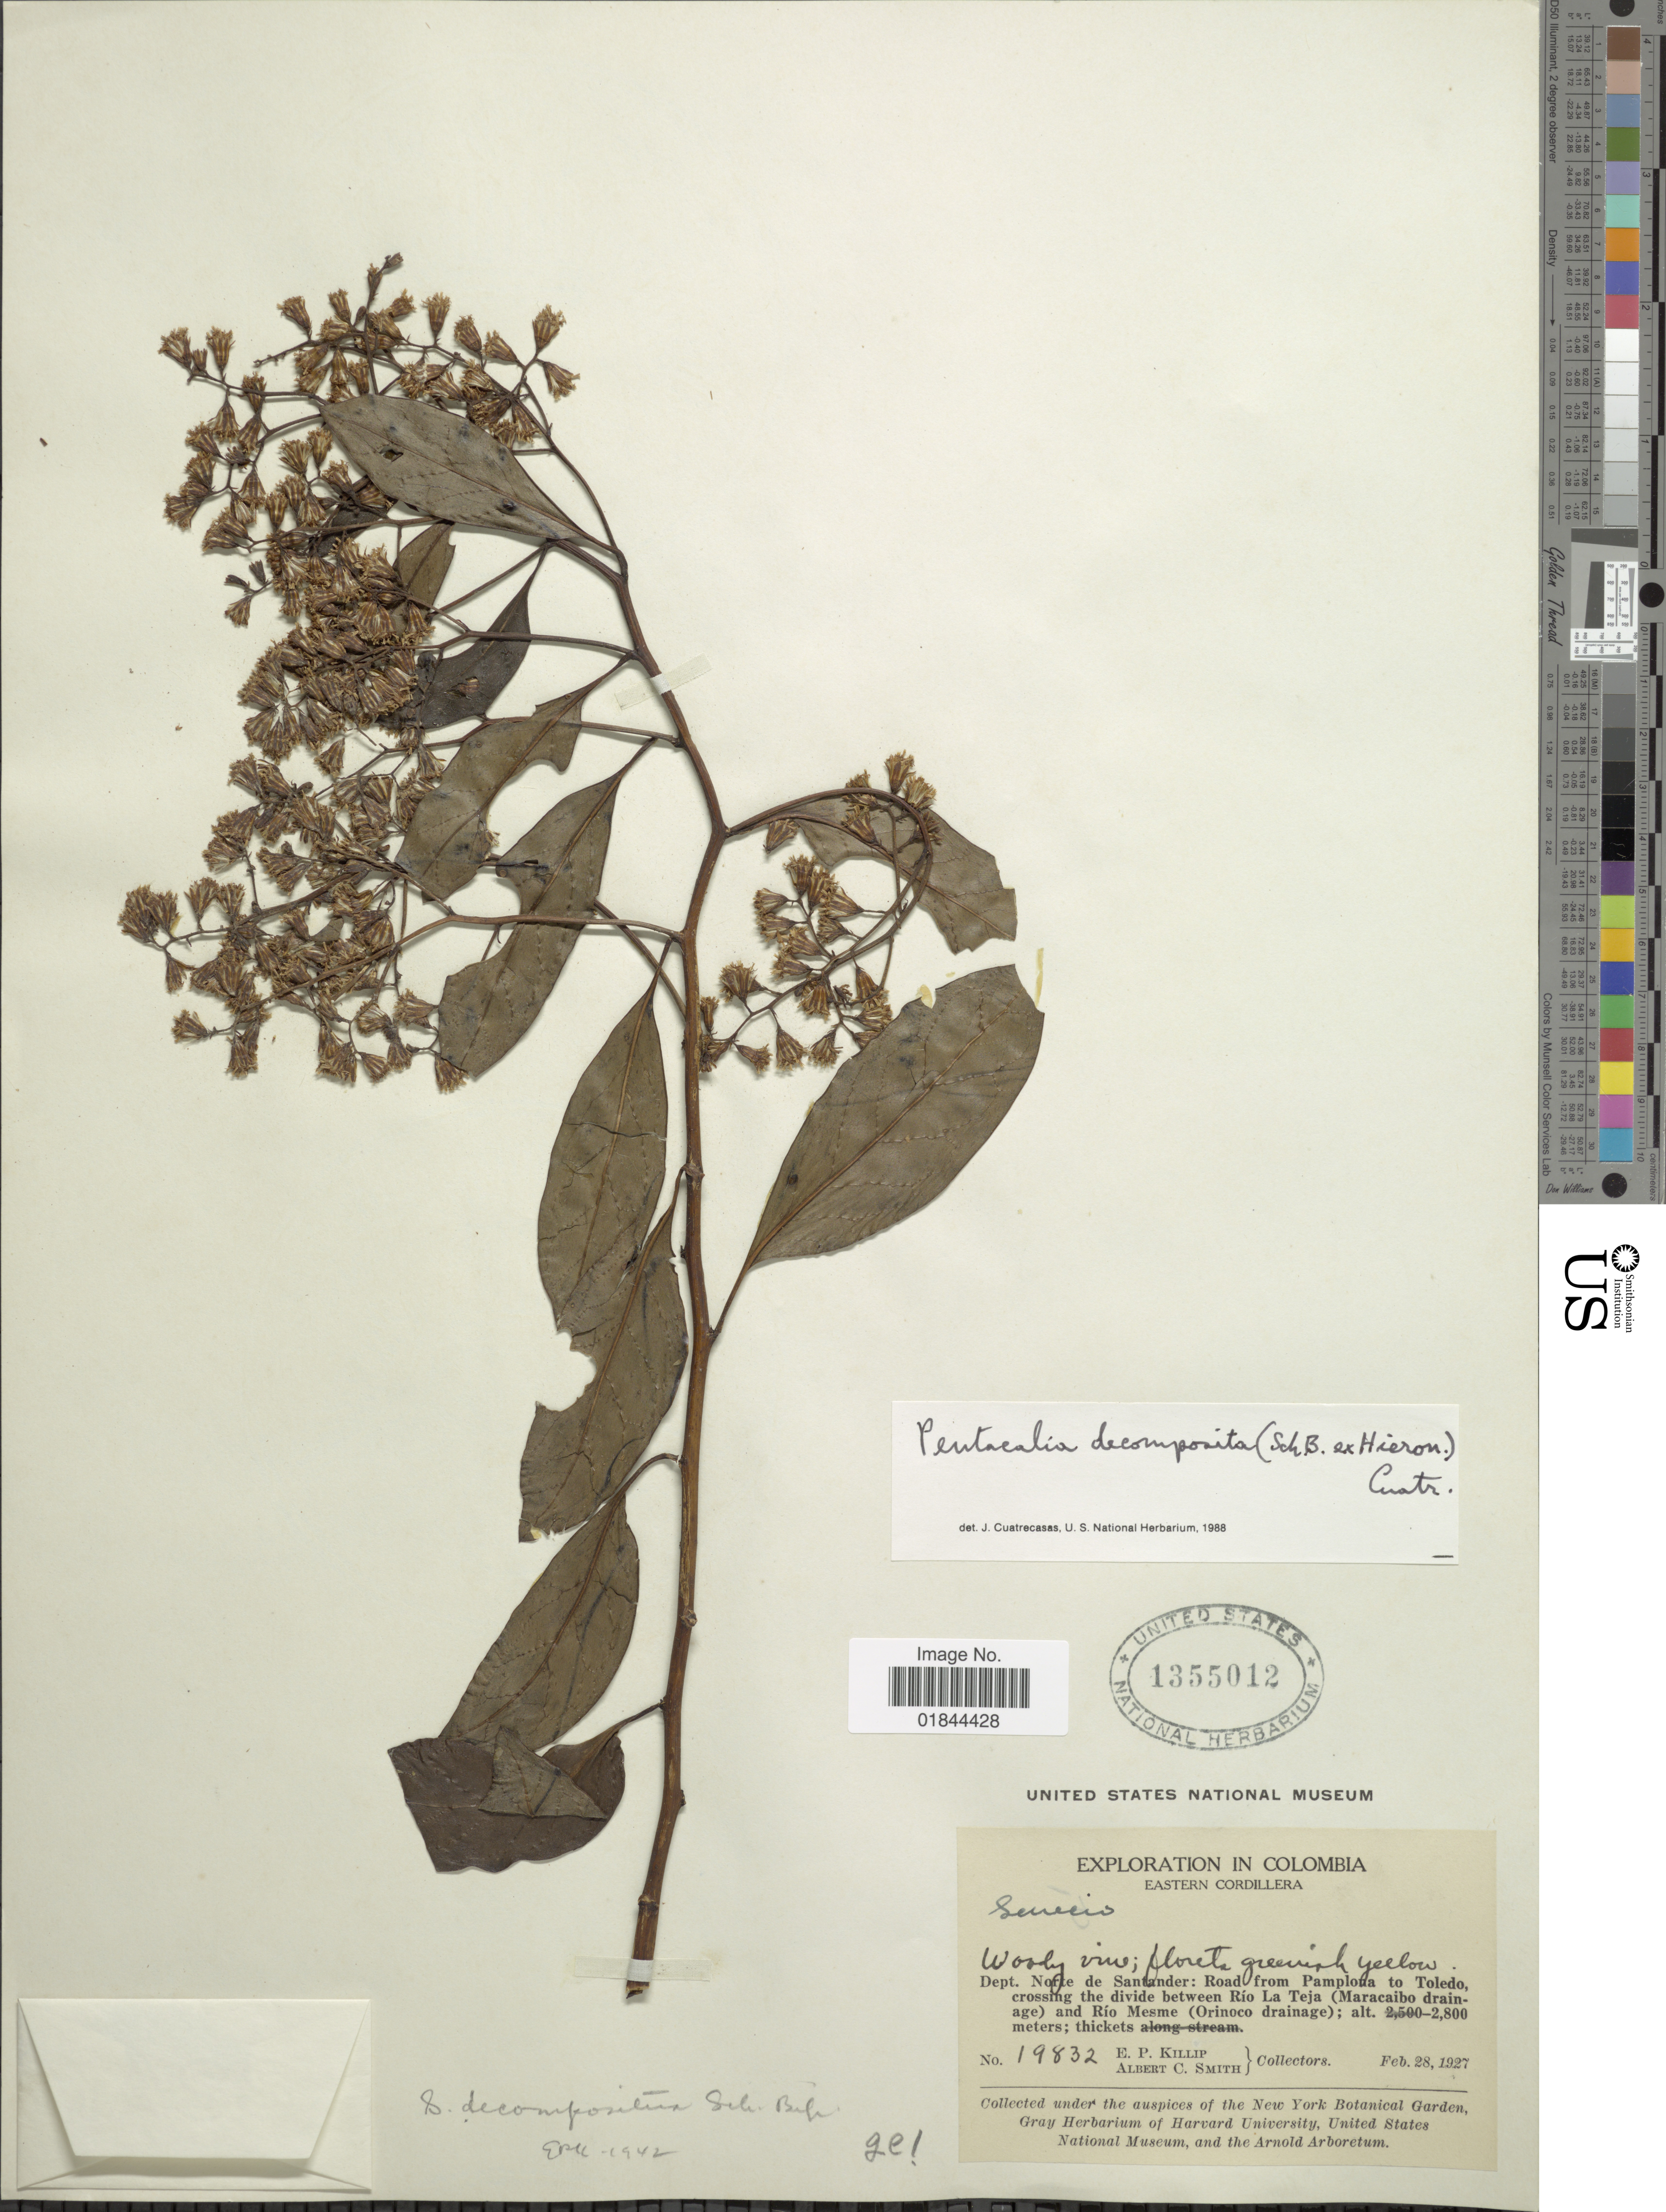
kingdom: Plantae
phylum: Tracheophyta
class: Magnoliopsida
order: Asterales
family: Asteraceae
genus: Pentacalia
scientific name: Pentacalia decomposita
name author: (Sch. Bip. ex Hieron.) Cuatrec.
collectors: E. P. Killip & A. C. Smith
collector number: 19832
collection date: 1927-02-28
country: Colombia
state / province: Norte de Santander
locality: Eastern Cordillera, dept. Norte de Santander: Road from Pamplona to Toledo crossing the divide between Río La Teja (Maracaibo drainage) and Río Mesme (Orinoco drainage); thickets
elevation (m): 2800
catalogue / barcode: US 1355012